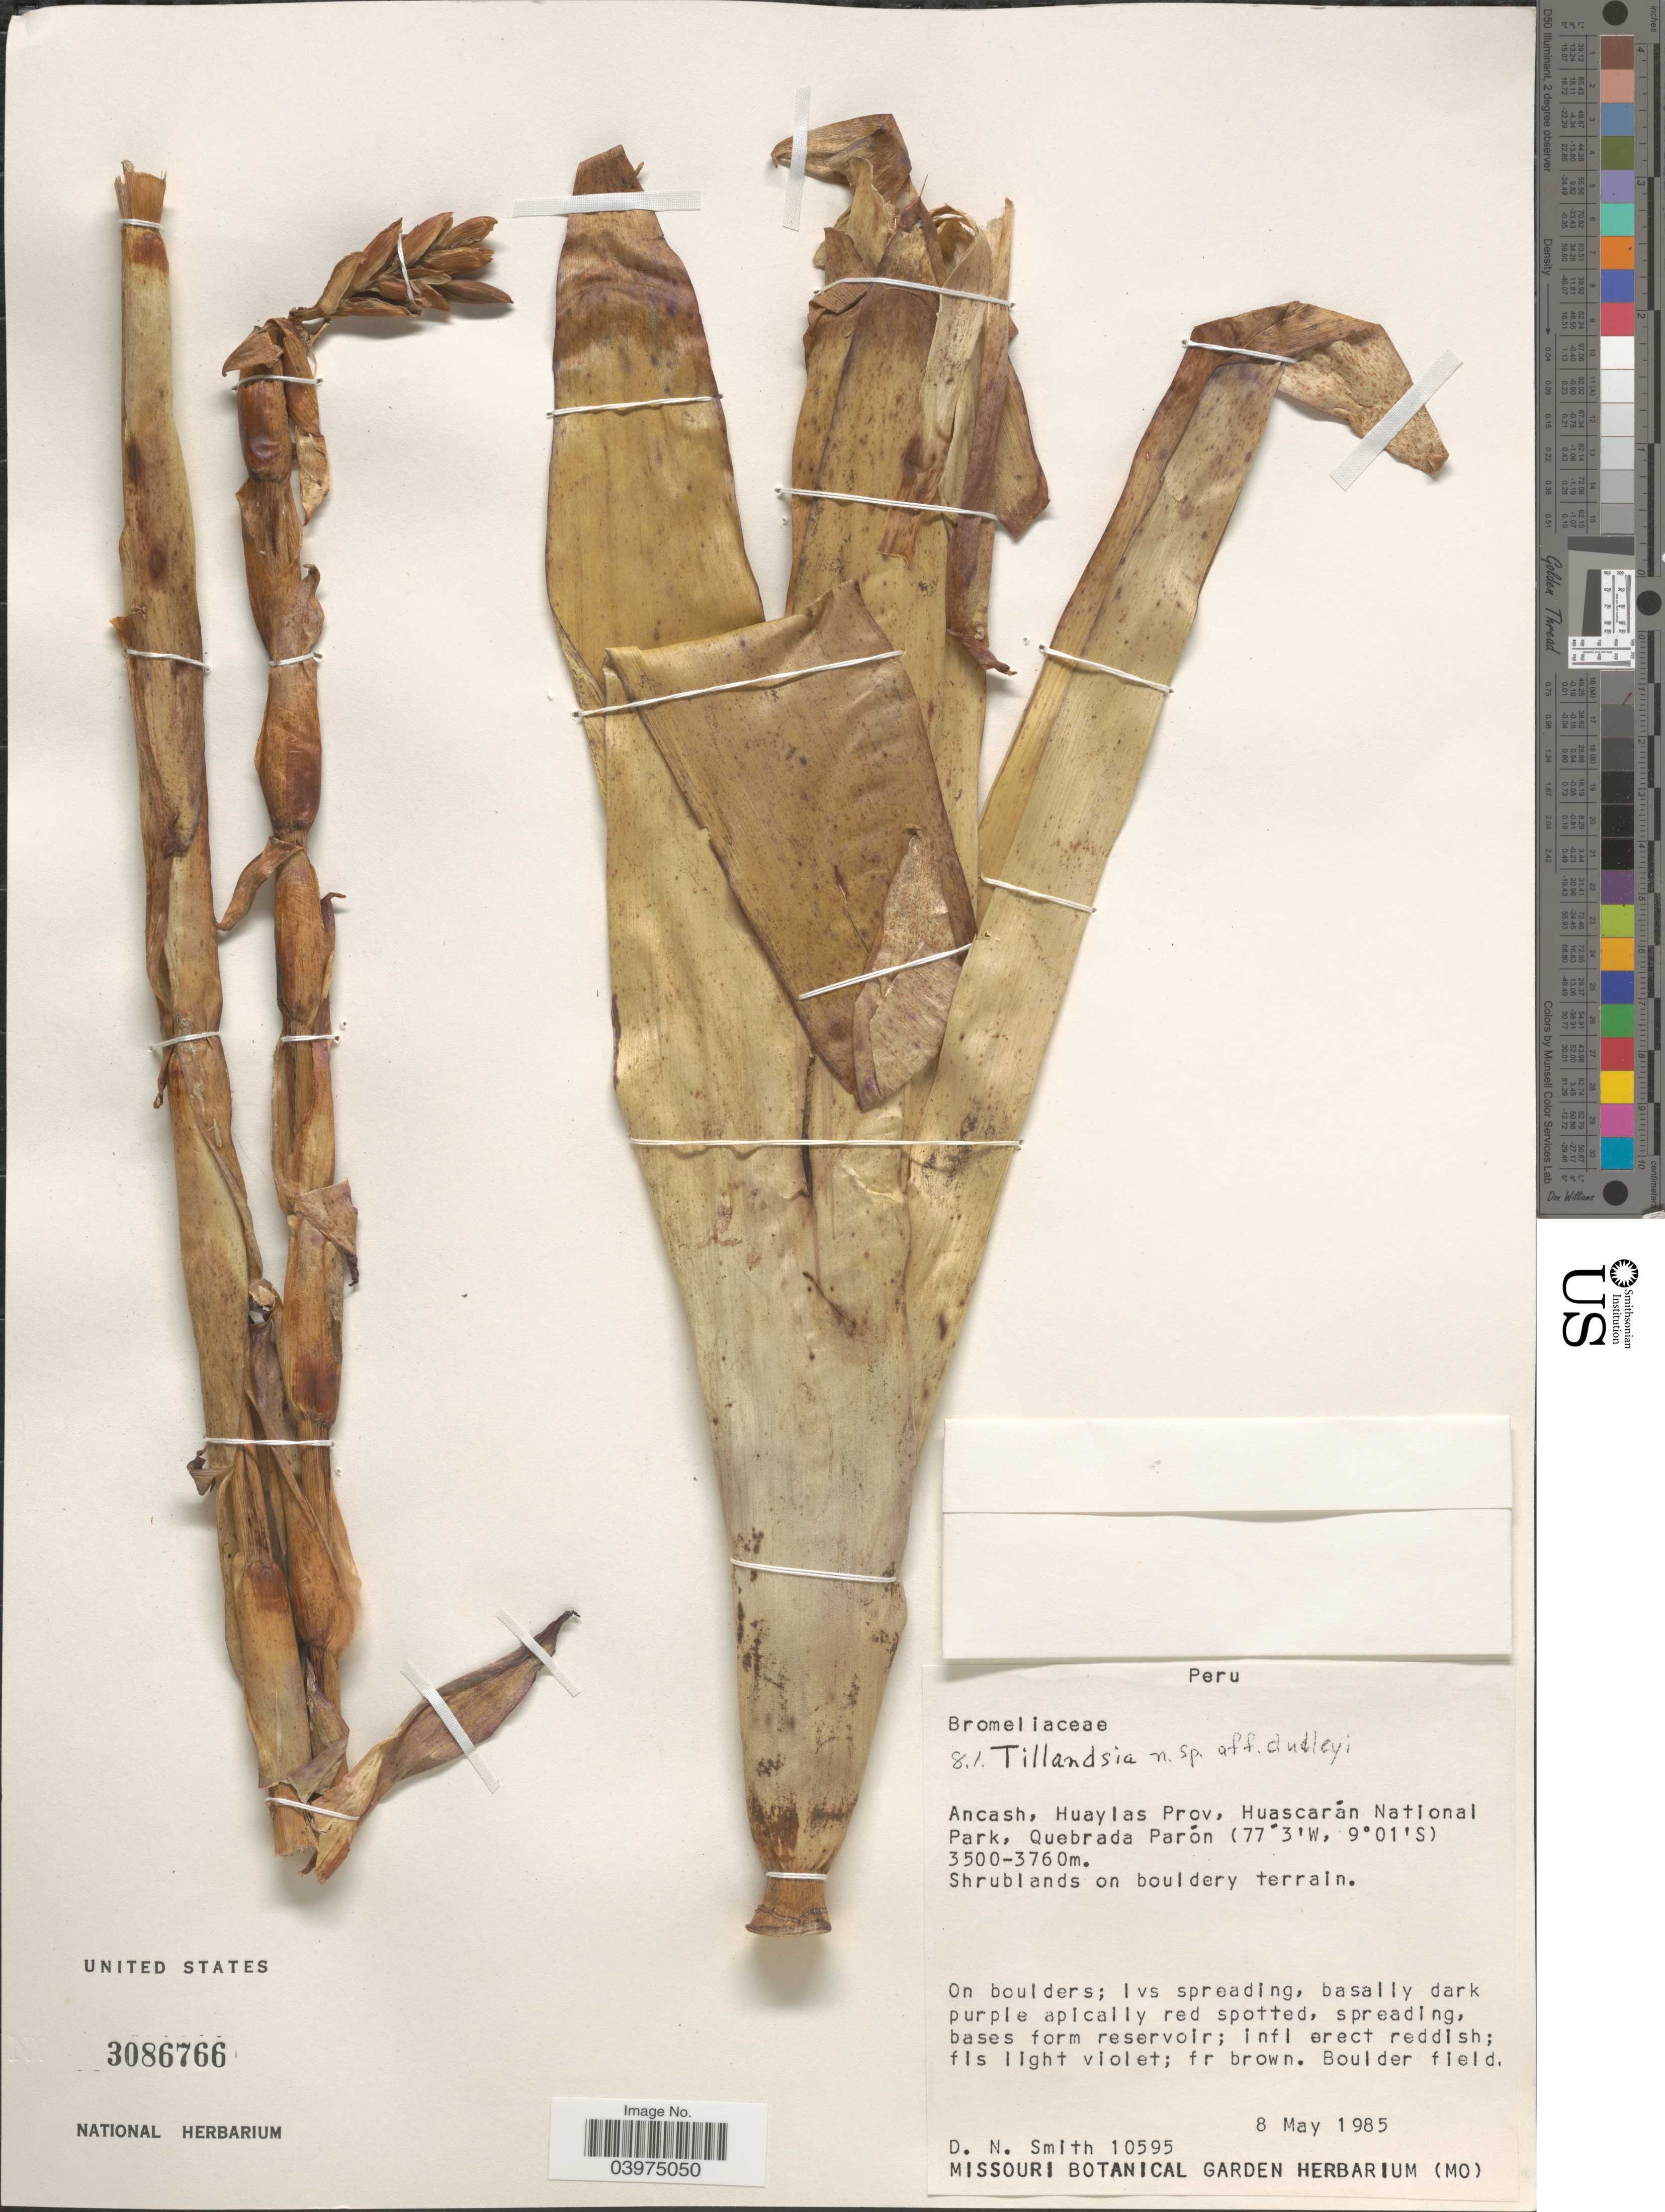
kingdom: Plantae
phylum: Tracheophyta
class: Liliopsida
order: Poales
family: Bromeliaceae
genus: Tillandsia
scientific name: Tillandsia sp.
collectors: D. Smith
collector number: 10595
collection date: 1985-05-08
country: Peru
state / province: Ancash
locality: Huaylas Prov, Huascarán National Park, Quebrada Parón.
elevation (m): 3500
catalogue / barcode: US 3086766